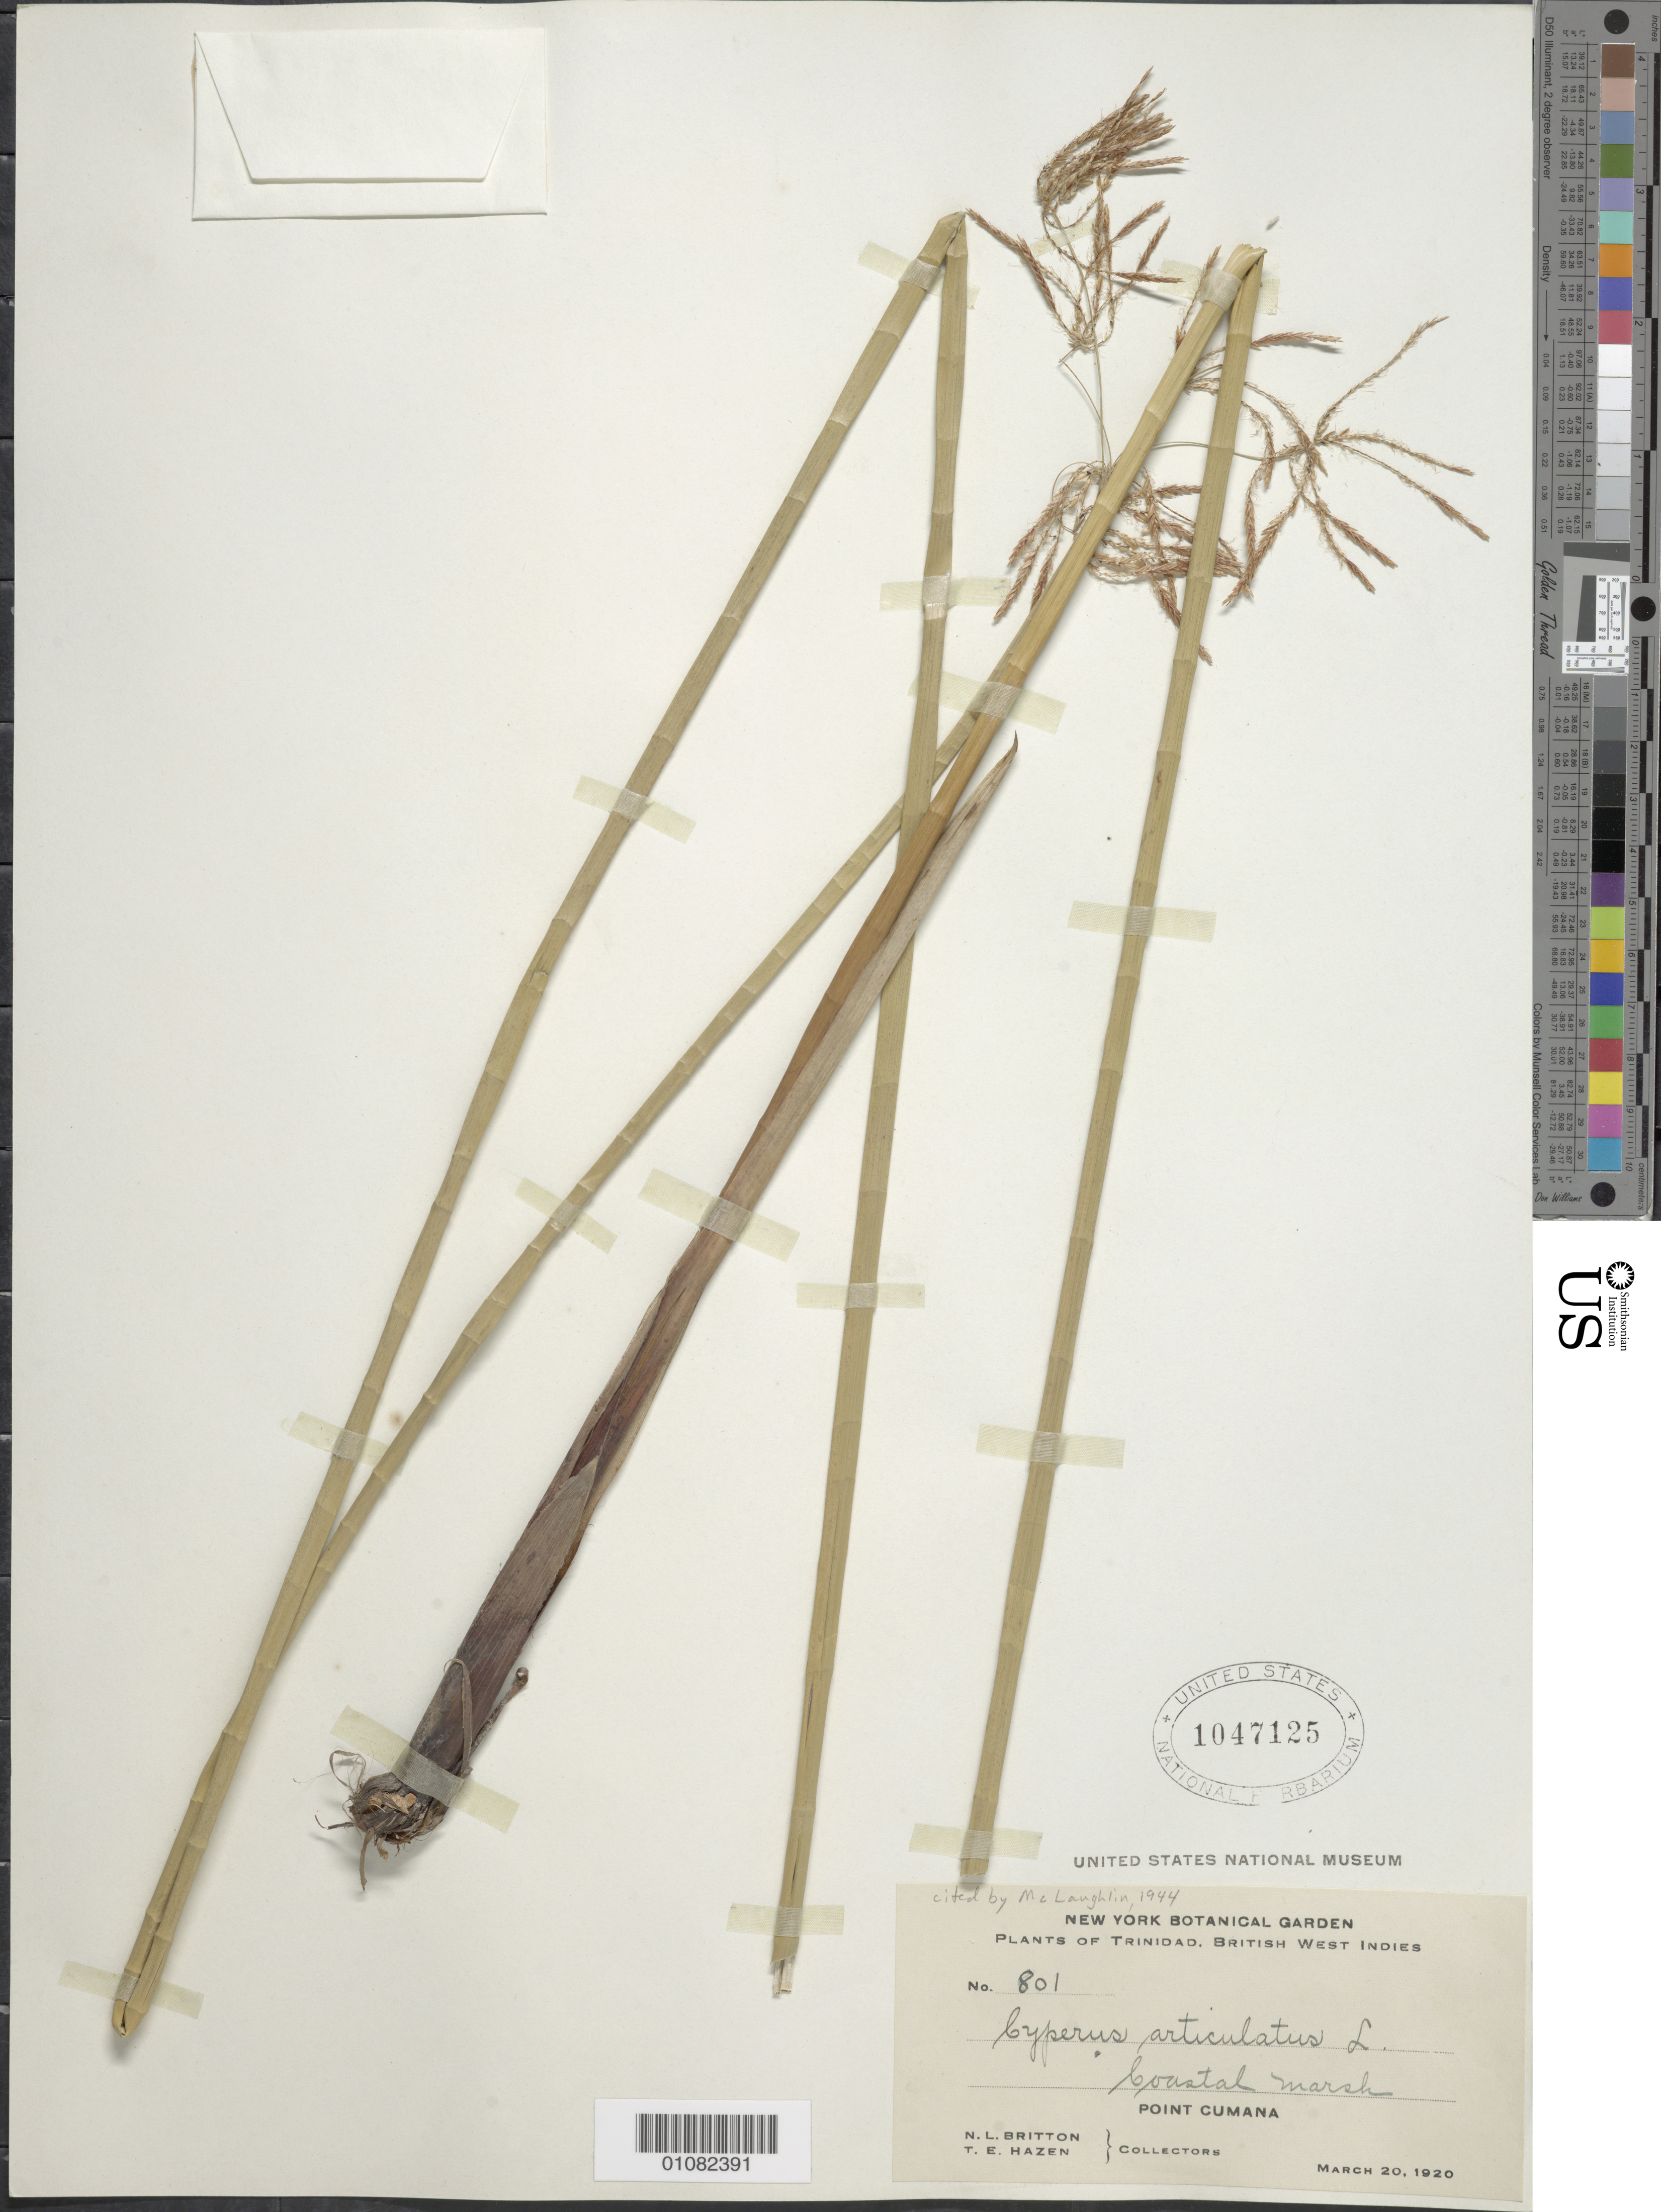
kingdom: Plantae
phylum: Tracheophyta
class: Liliopsida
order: Poales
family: Cyperaceae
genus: Cyperus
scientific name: Cyperus articulatus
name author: L.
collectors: N. Britton & T. E. Hazen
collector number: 801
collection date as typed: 20 Mar 1920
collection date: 1920-03-20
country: Trinidad and Tobago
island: Trinidad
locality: Point Cumana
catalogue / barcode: US 1047125